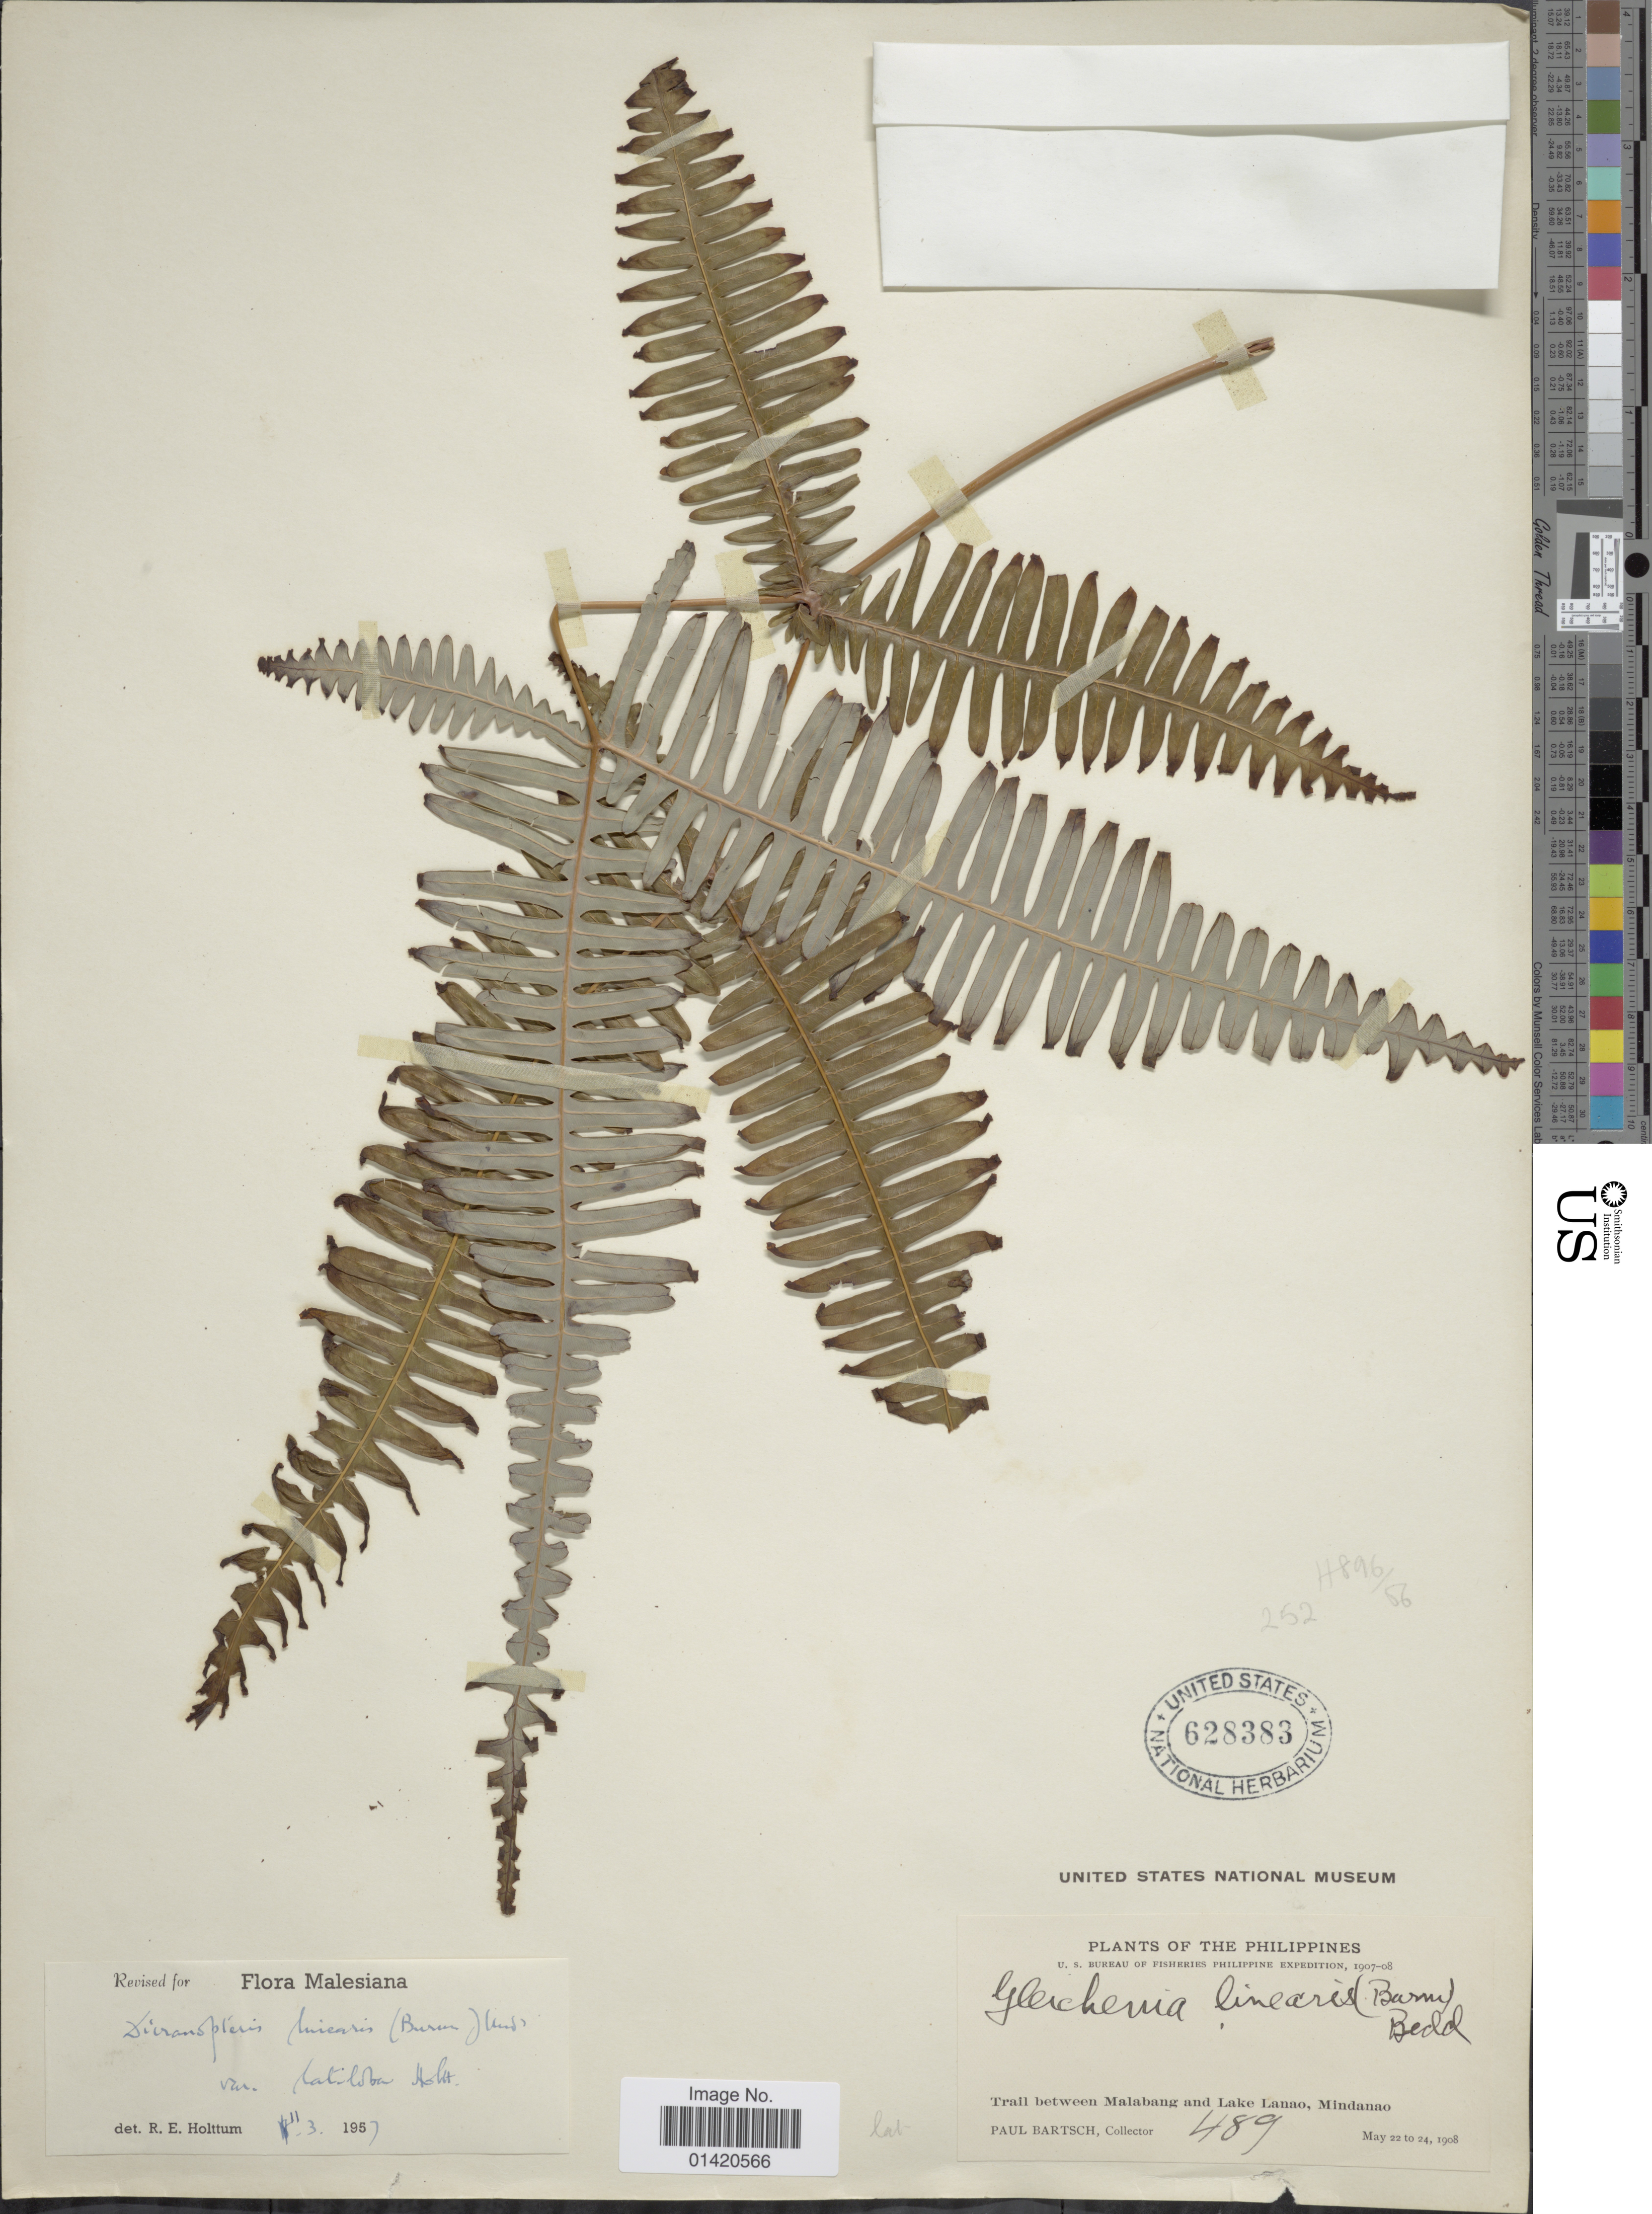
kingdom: Plantae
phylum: Tracheophyta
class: Polypodiopsida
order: Gleicheniales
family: Gleicheniaceae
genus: Dicranopteris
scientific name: Dicranopteris linearis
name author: (Burm. f.) Underw.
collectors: P. Bartsch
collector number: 489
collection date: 1908-05-22/1908-05-24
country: Philippines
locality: Trail between Malabang and Lake Lanao, Mindanao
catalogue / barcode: US 628383